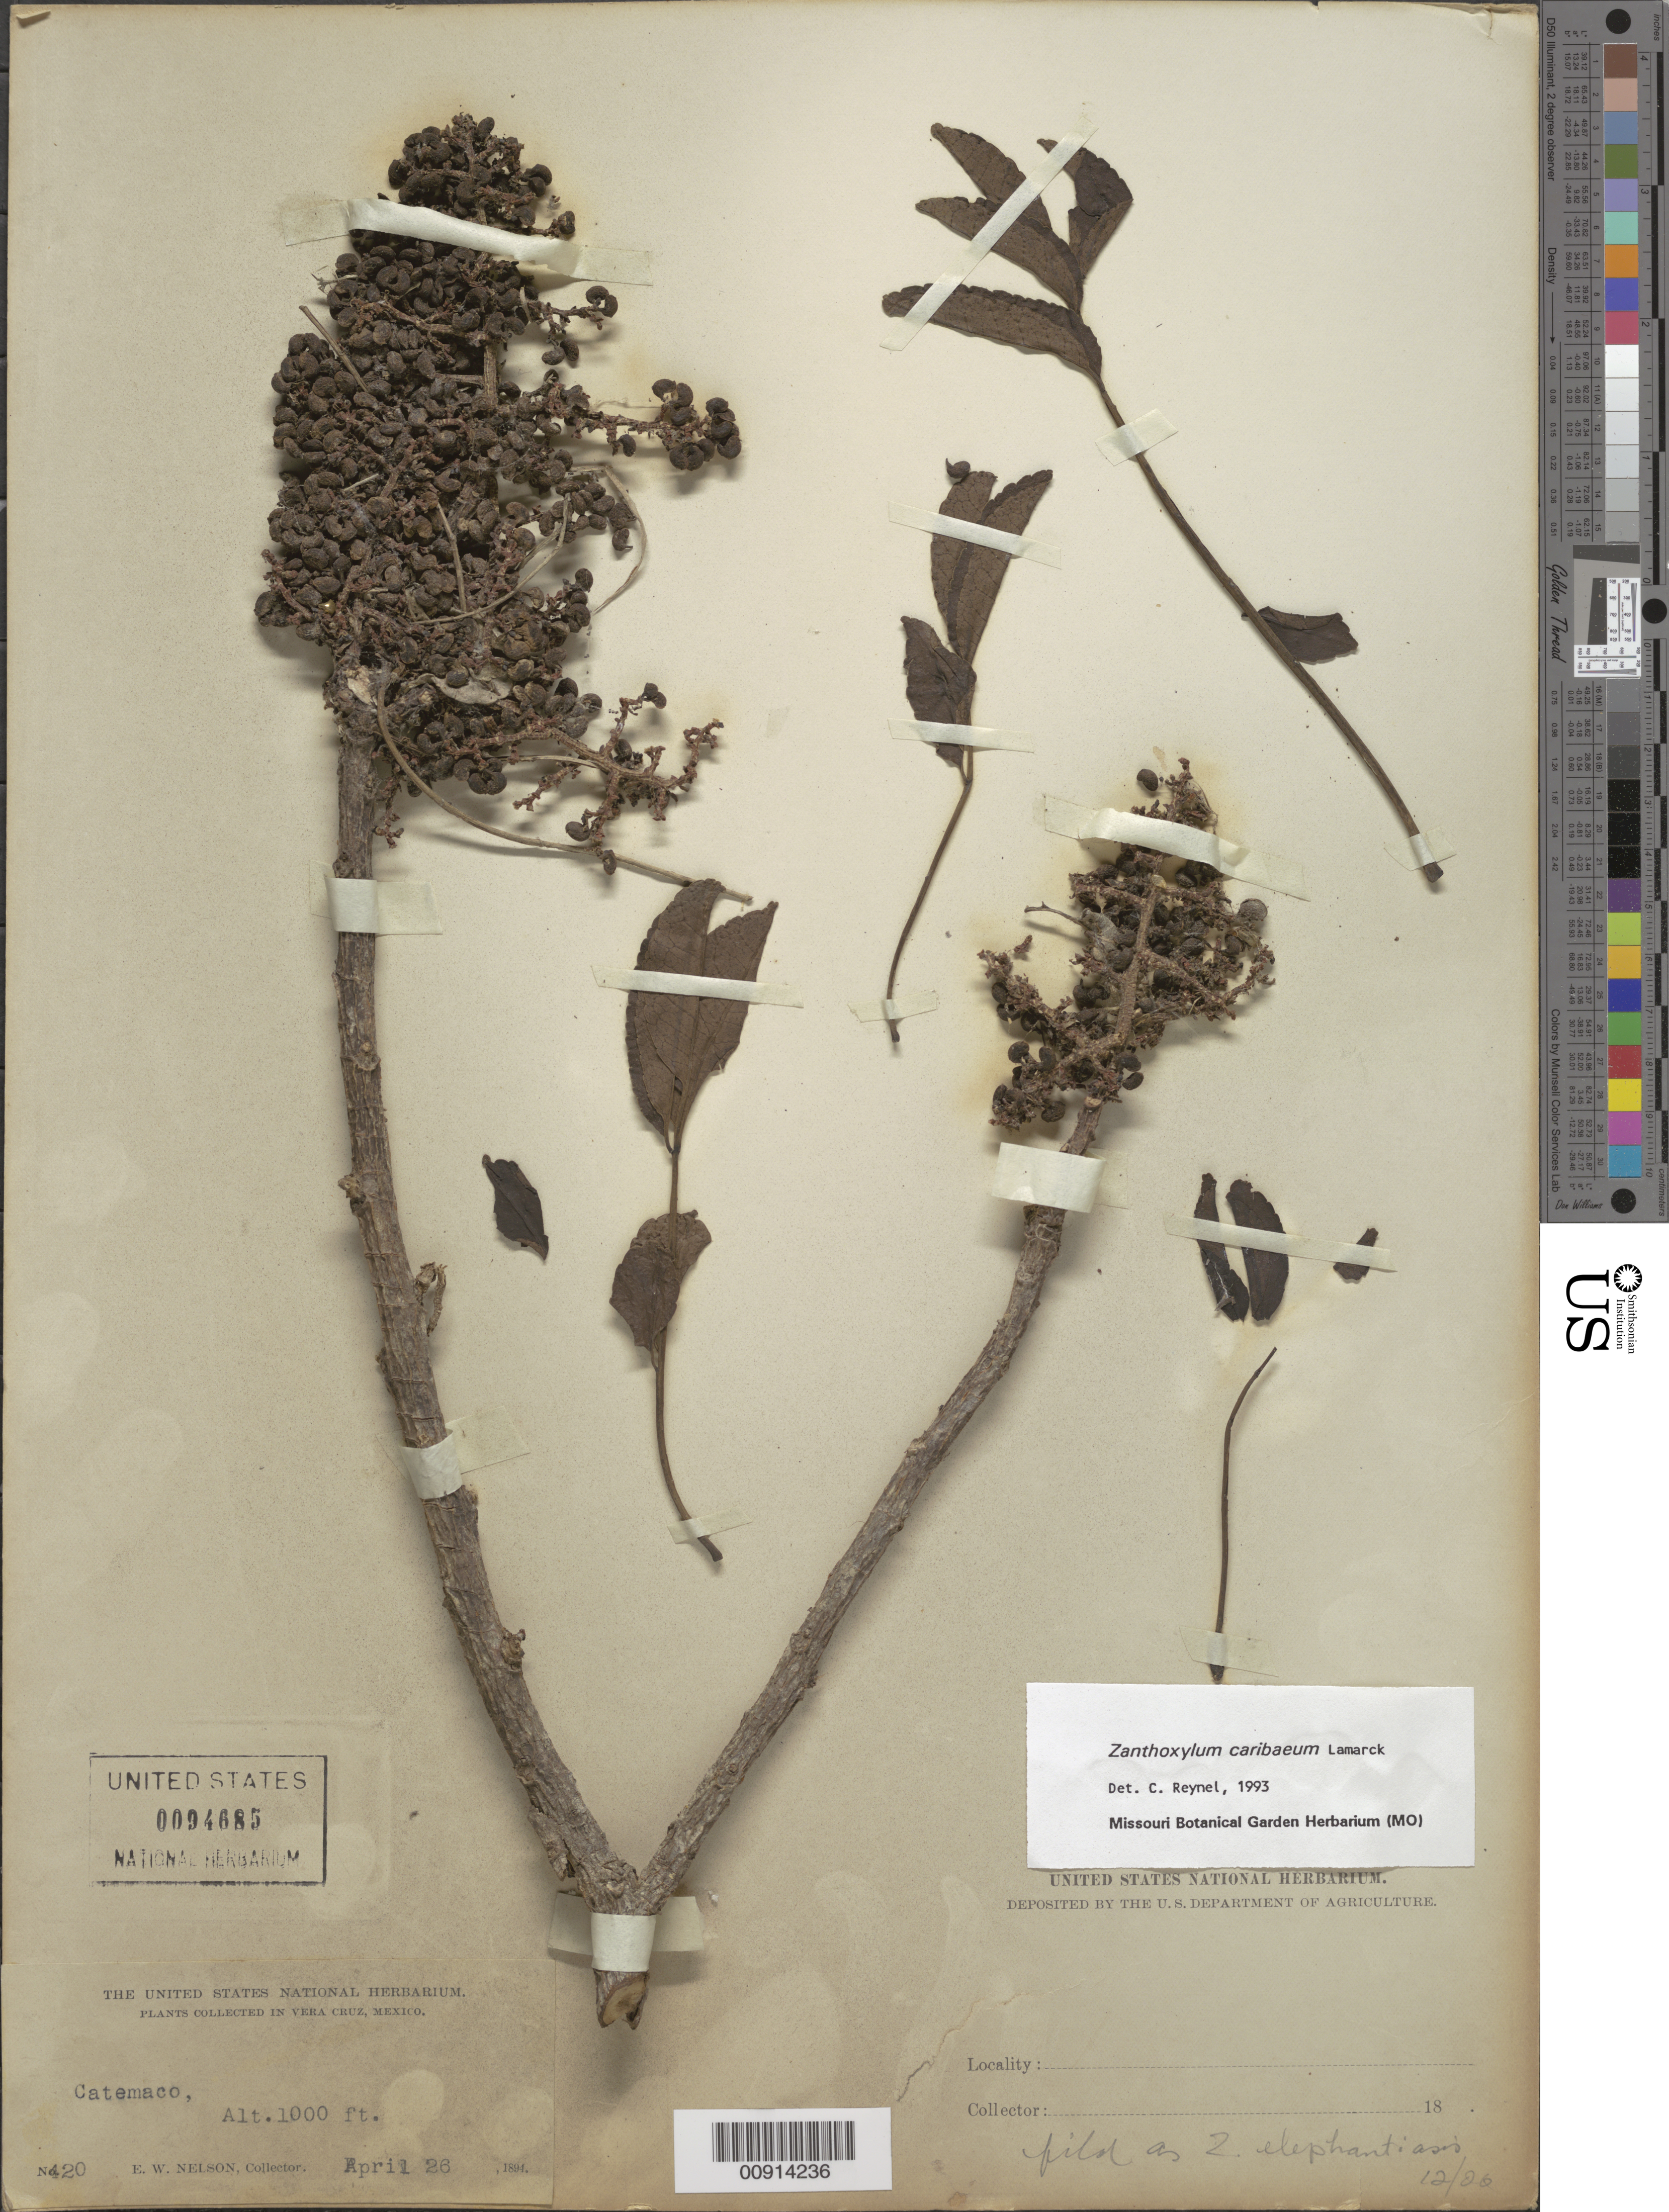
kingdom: Plantae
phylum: Tracheophyta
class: Magnoliopsida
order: Sapindales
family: Rutaceae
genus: Zanthoxylum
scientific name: Zanthoxylum elephantiasis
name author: Macfad.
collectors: E. W. Nelson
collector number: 420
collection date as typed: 26 Apr 1894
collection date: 1894-04-26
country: Mexico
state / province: Veracruz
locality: Veracruz: Catemaco.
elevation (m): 305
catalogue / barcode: US 94685